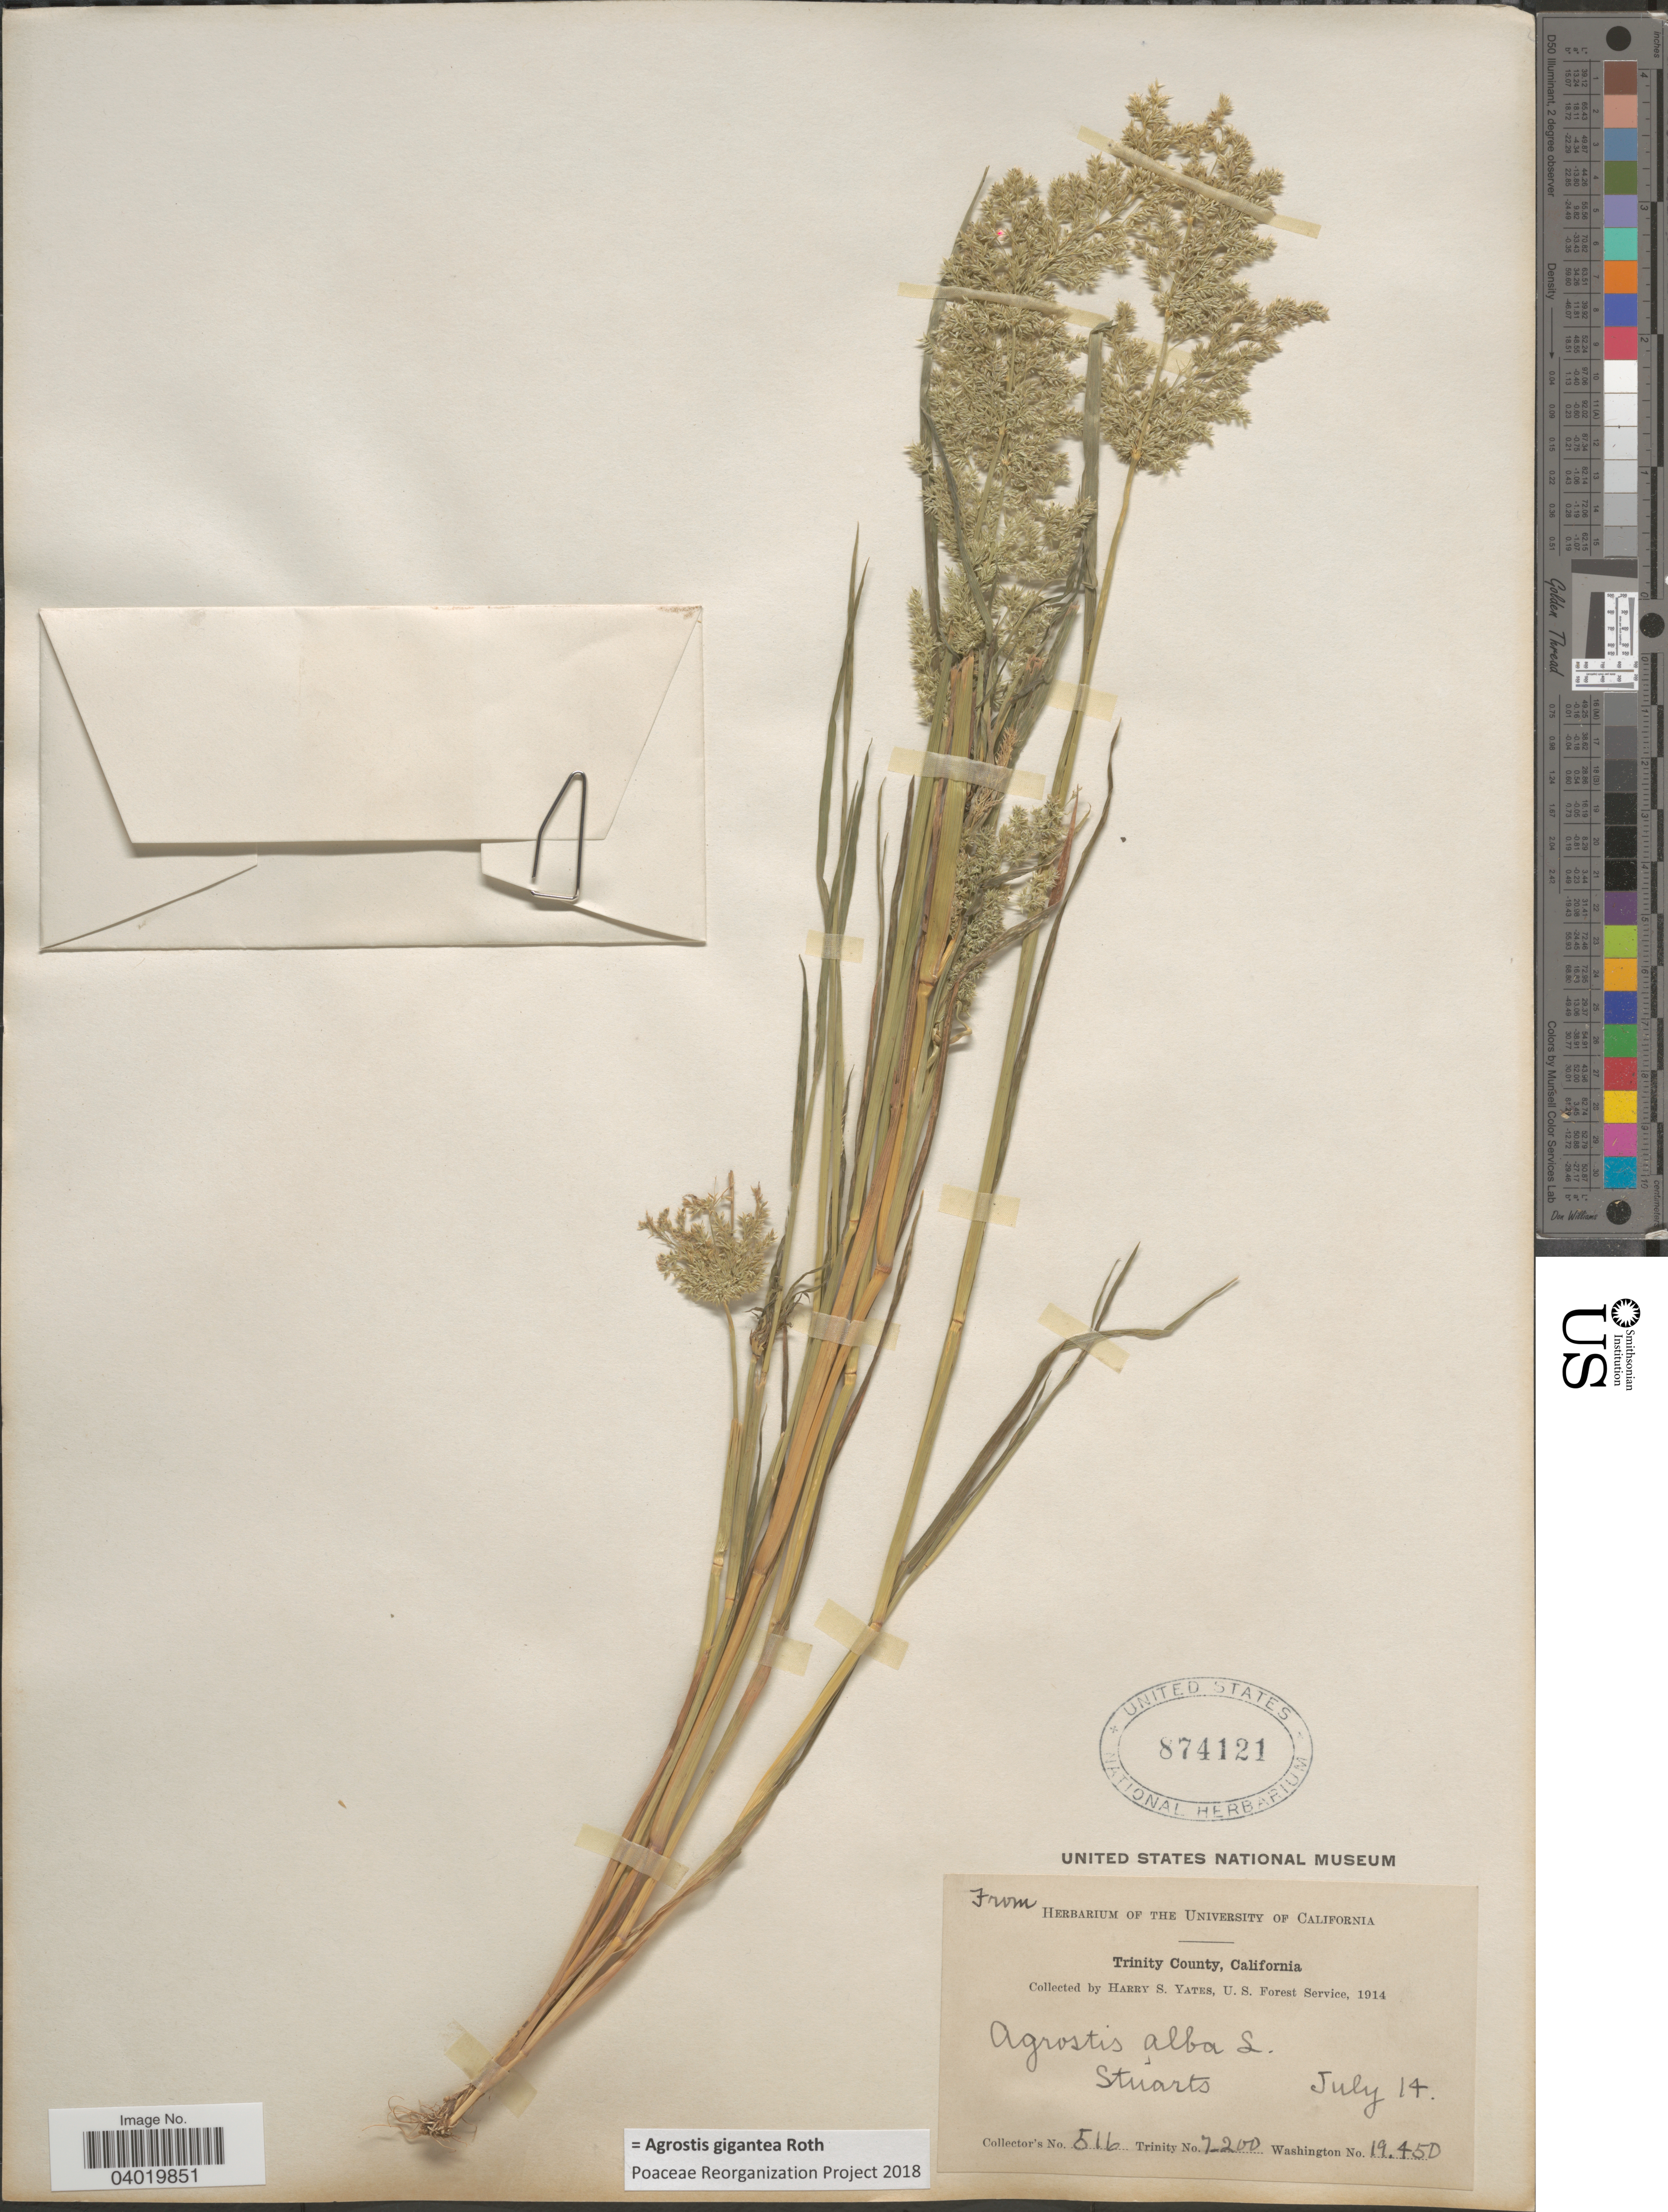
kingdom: Plantae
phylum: Tracheophyta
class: Liliopsida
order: Poales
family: Poaceae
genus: Agrostis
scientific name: Agrostis gigantea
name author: Roth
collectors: H. S. Yates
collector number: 516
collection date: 1914-07-14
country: United States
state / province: California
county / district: Trinity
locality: Trinity County. Stuarts.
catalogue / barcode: US 874121